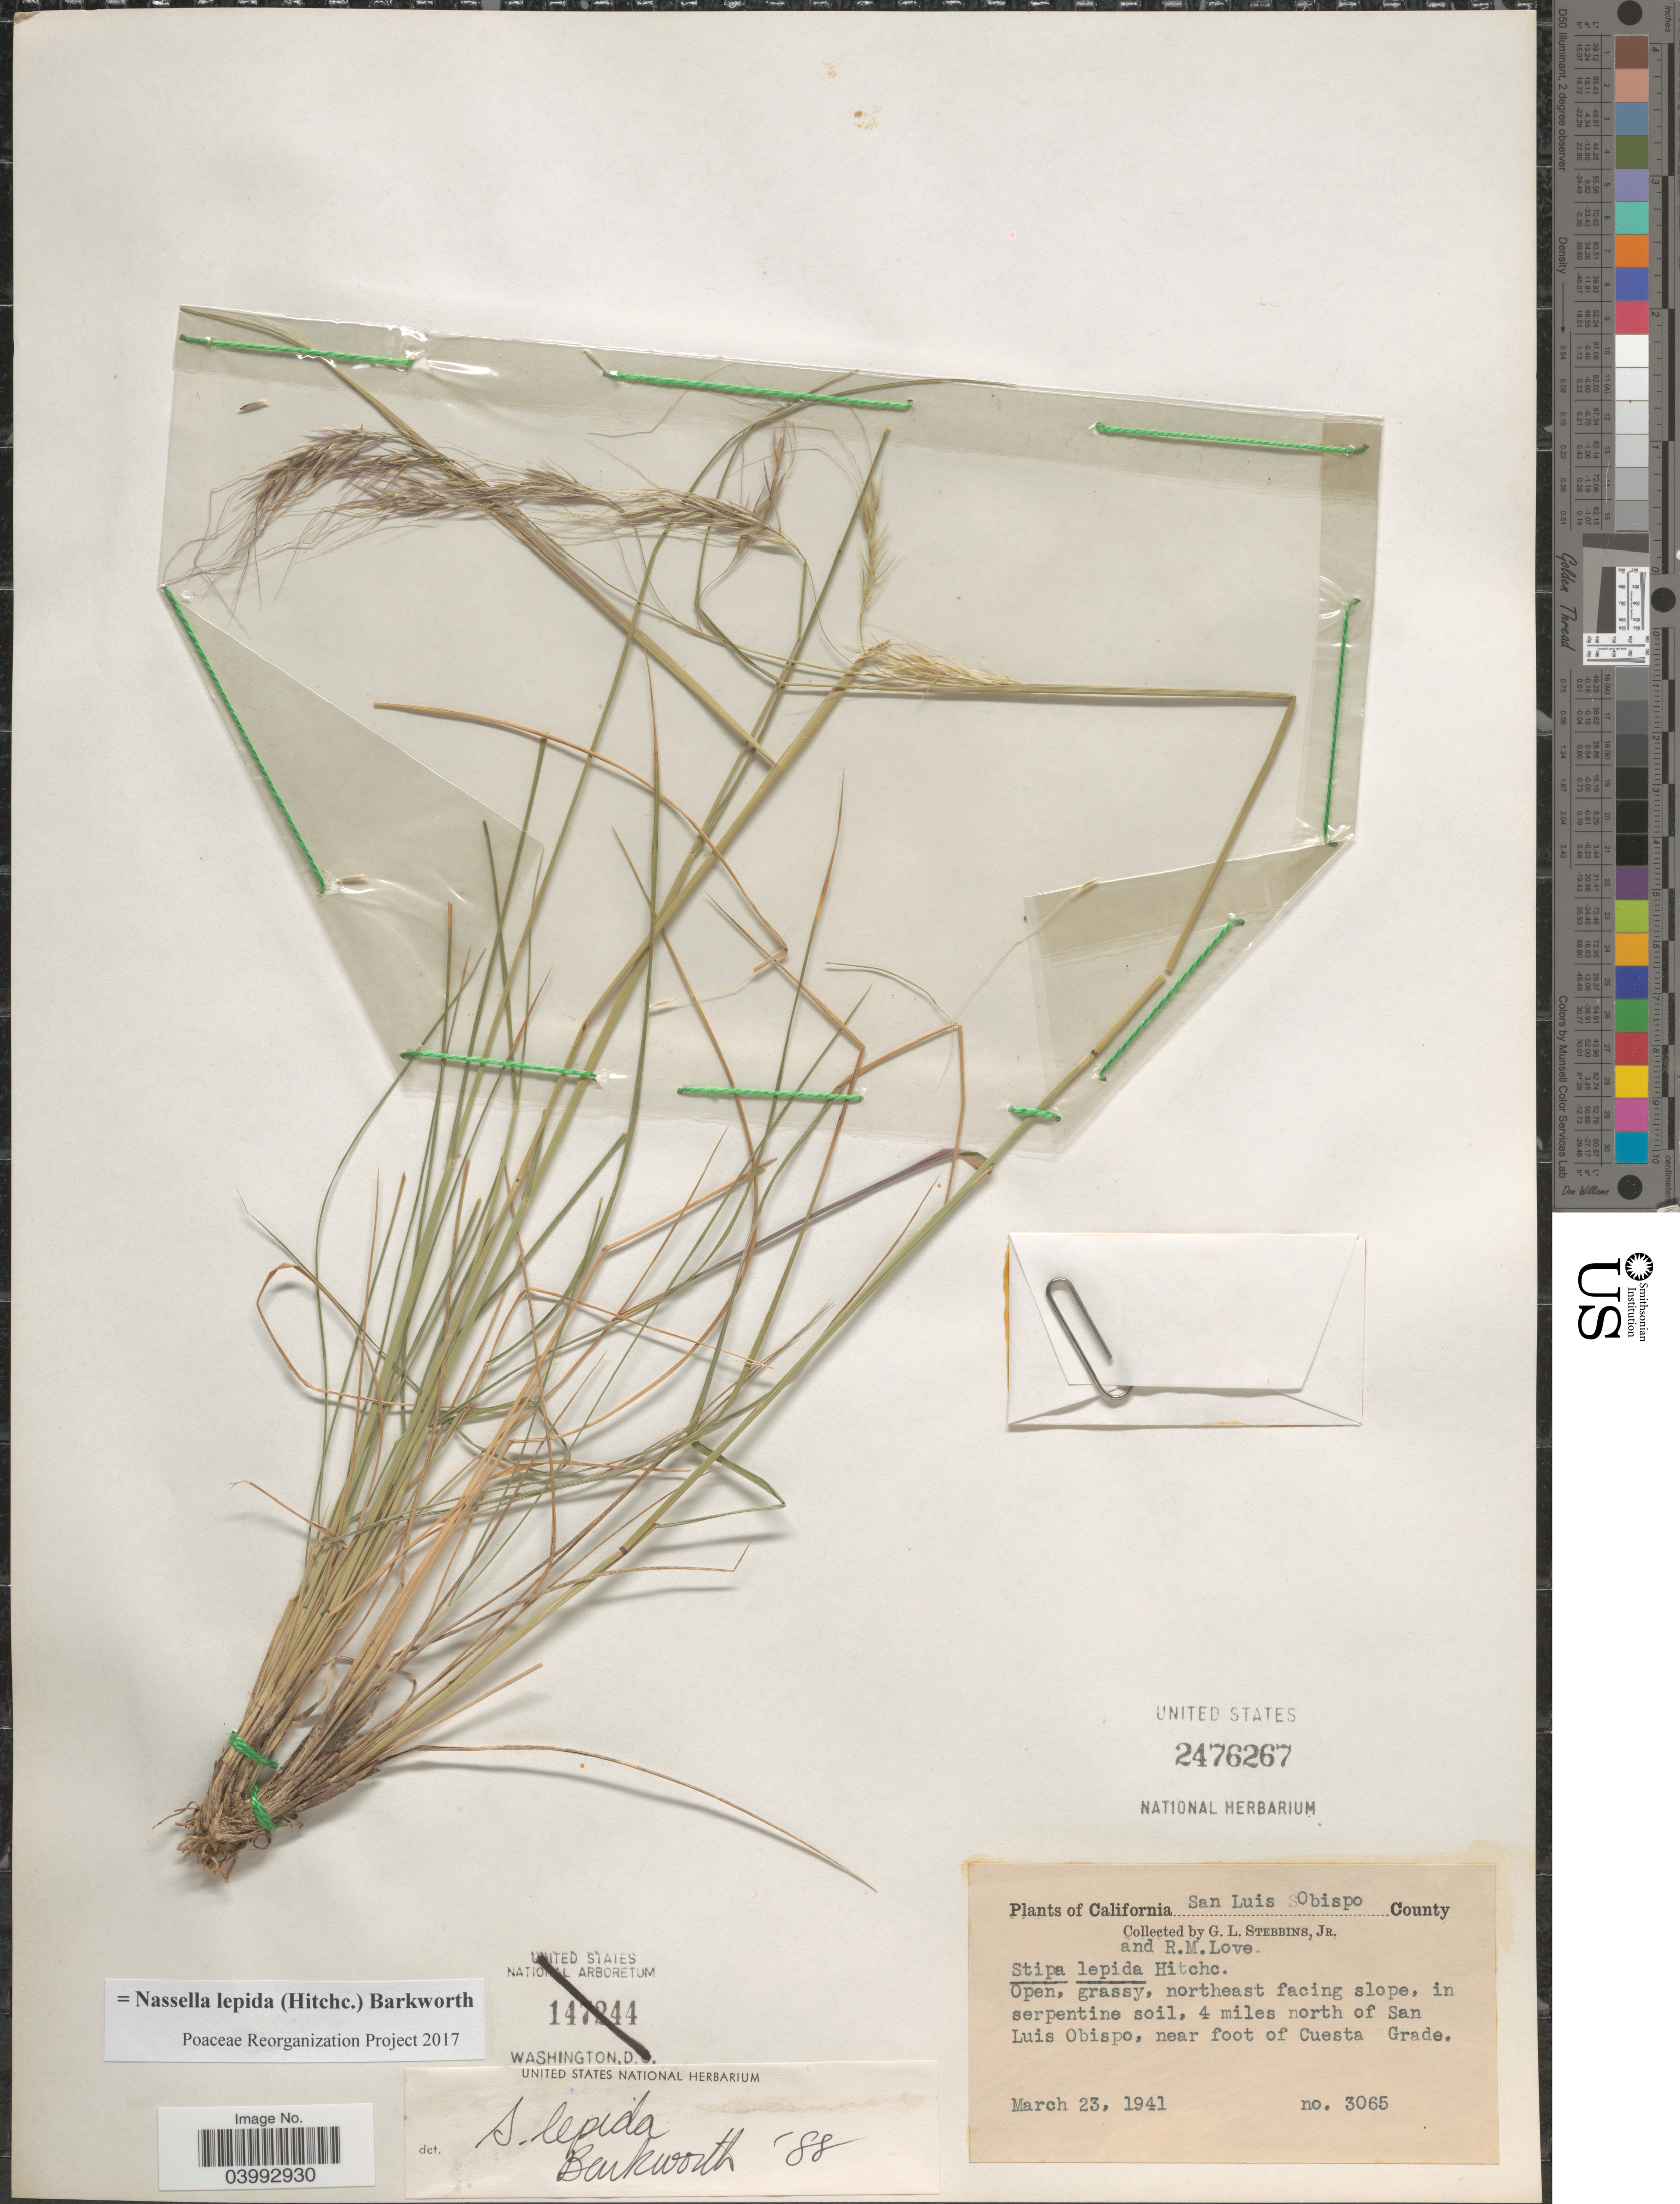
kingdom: Plantae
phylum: Tracheophyta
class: Liliopsida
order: Poales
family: Poaceae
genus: Nassella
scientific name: Nassella lepida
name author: (Hitchc.) Barkworth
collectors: G. L. Stebbins & R. M. Love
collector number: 3065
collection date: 1941-03-23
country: United States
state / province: California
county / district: San Luis Obispo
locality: San Luis Obispo County. Open, grassy, northeast facing slope, 4 miles north of San Luis Obispo, near foot of Cuesta Grade.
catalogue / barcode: US 2476267